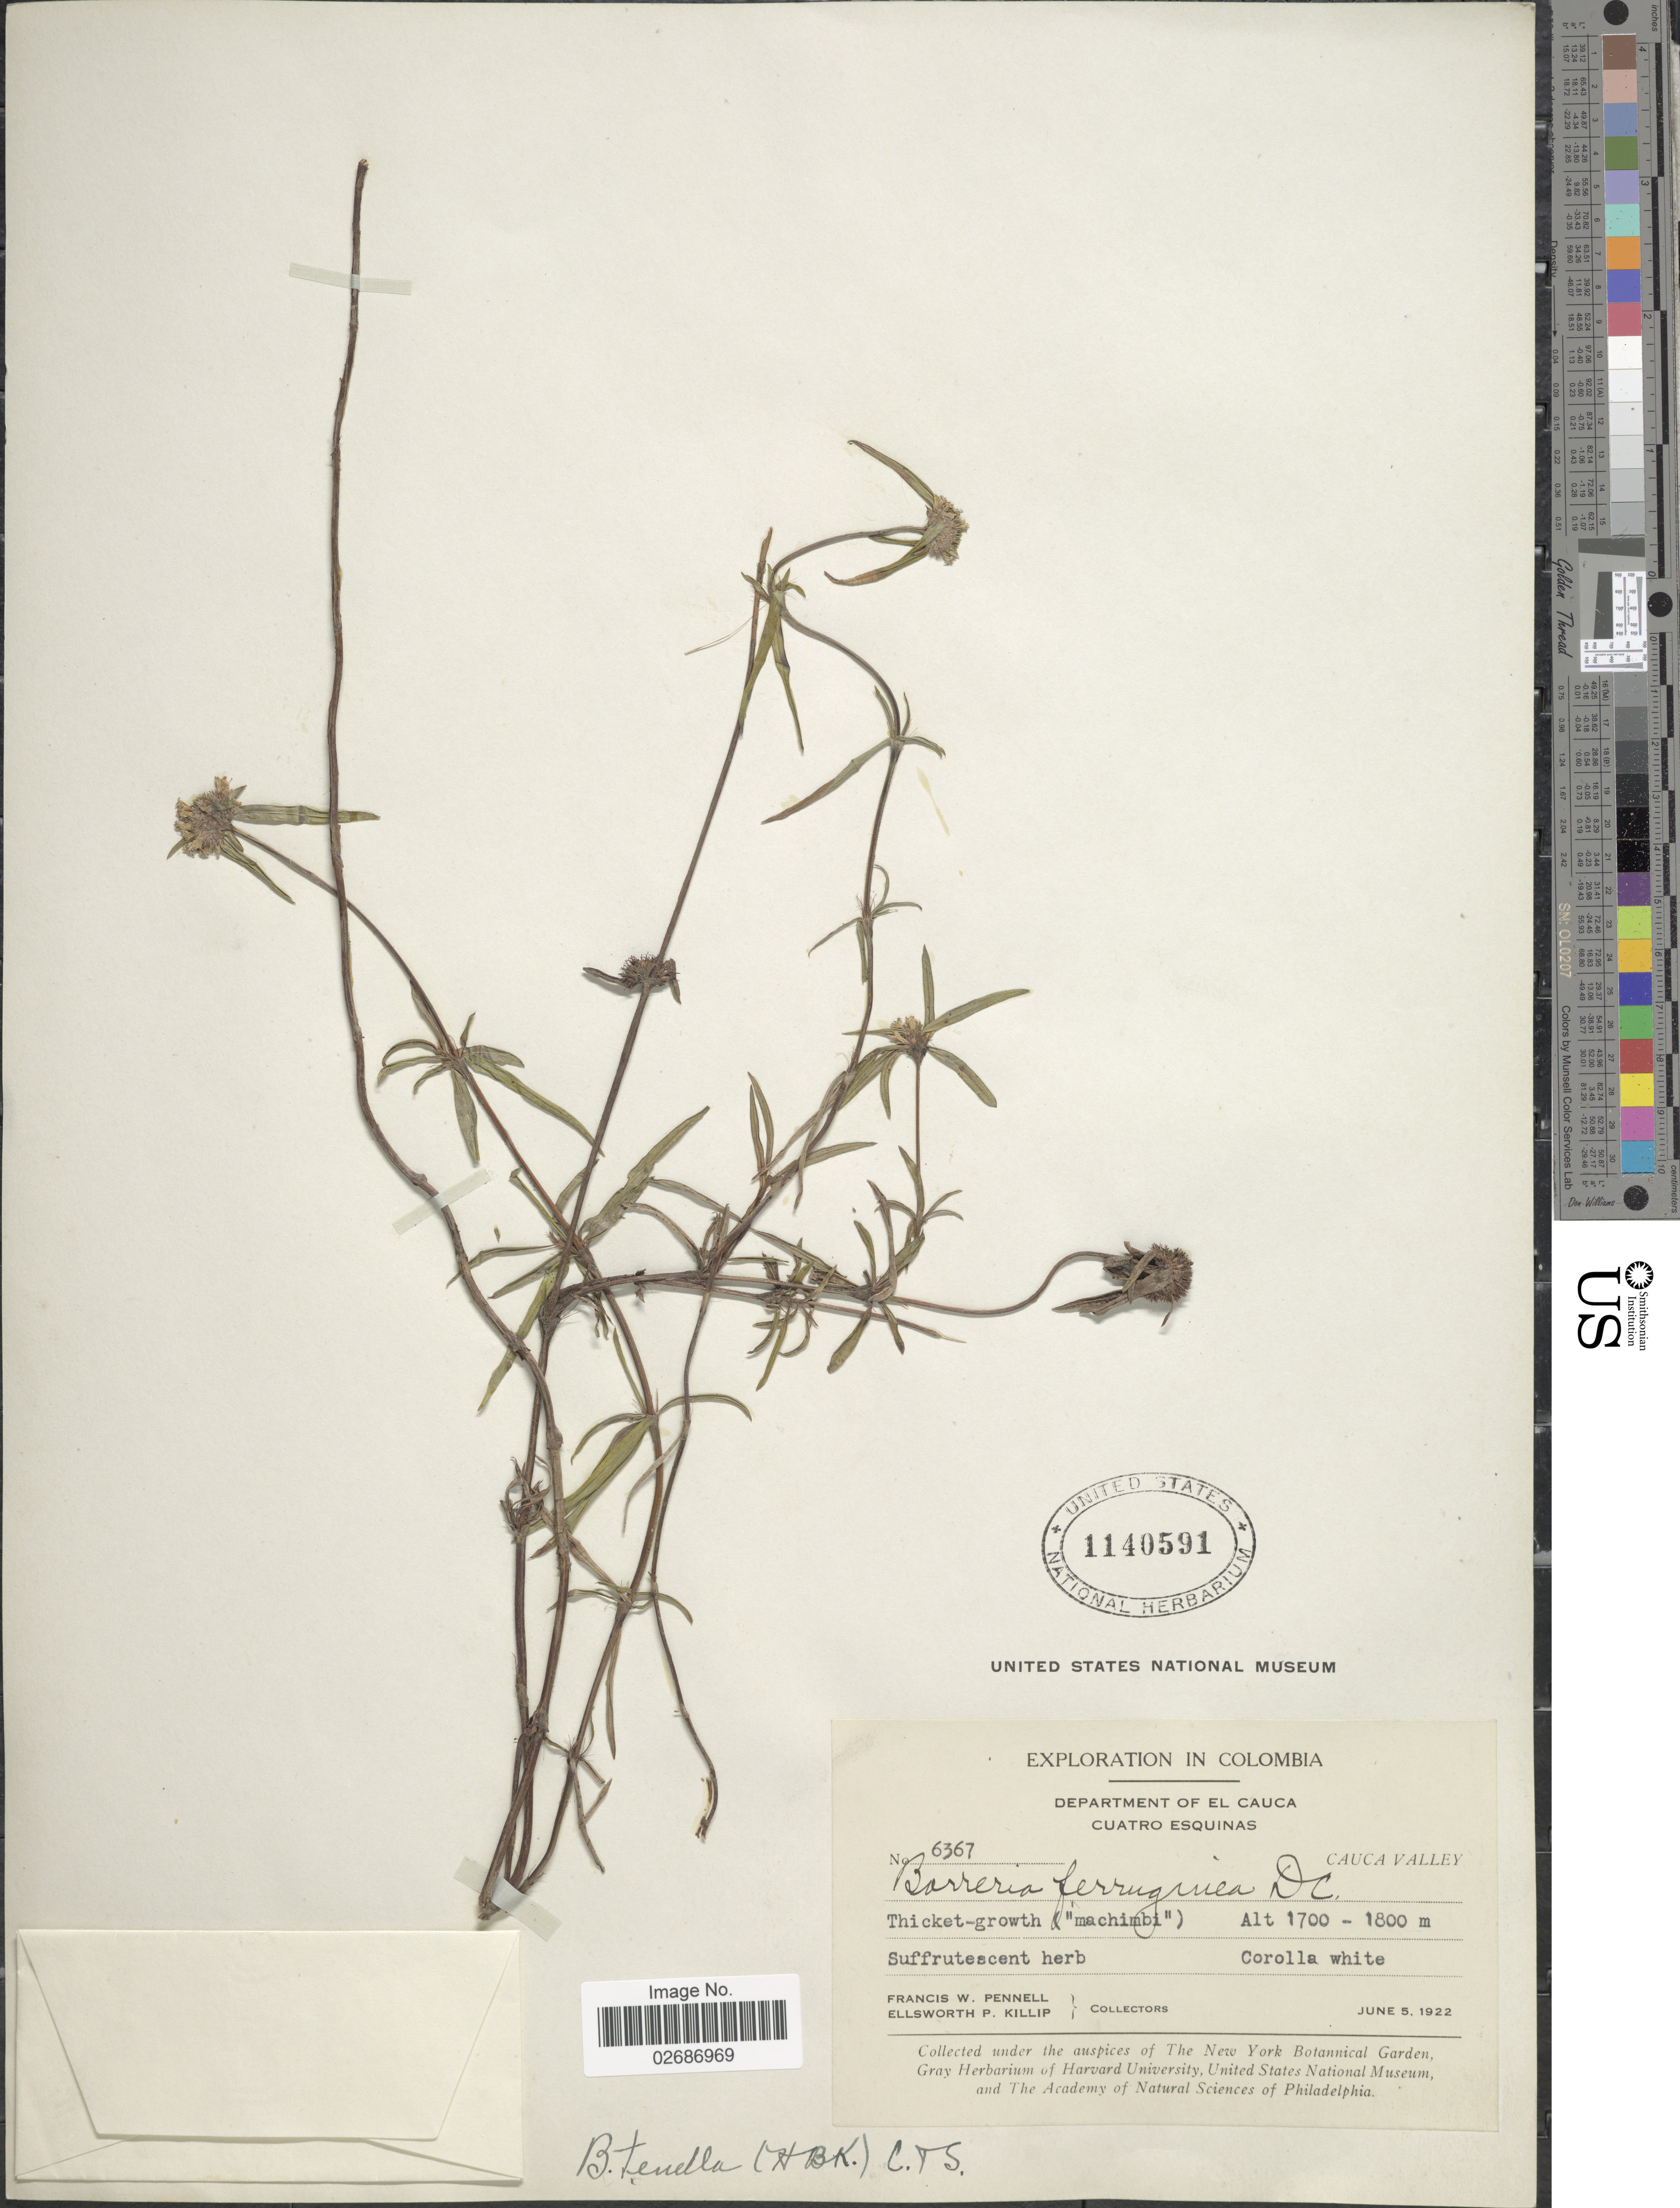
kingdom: Plantae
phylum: Tracheophyta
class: Magnoliopsida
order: Gentianales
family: Rubiaceae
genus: Borreria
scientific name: Borreria suaveolens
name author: G. Mey.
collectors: F. W. Pennell & E. P. Killip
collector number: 6367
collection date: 1922-06-05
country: Colombia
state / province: Cauca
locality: Department of El Cauca, Cauca Valley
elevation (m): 1700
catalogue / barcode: US 1140591